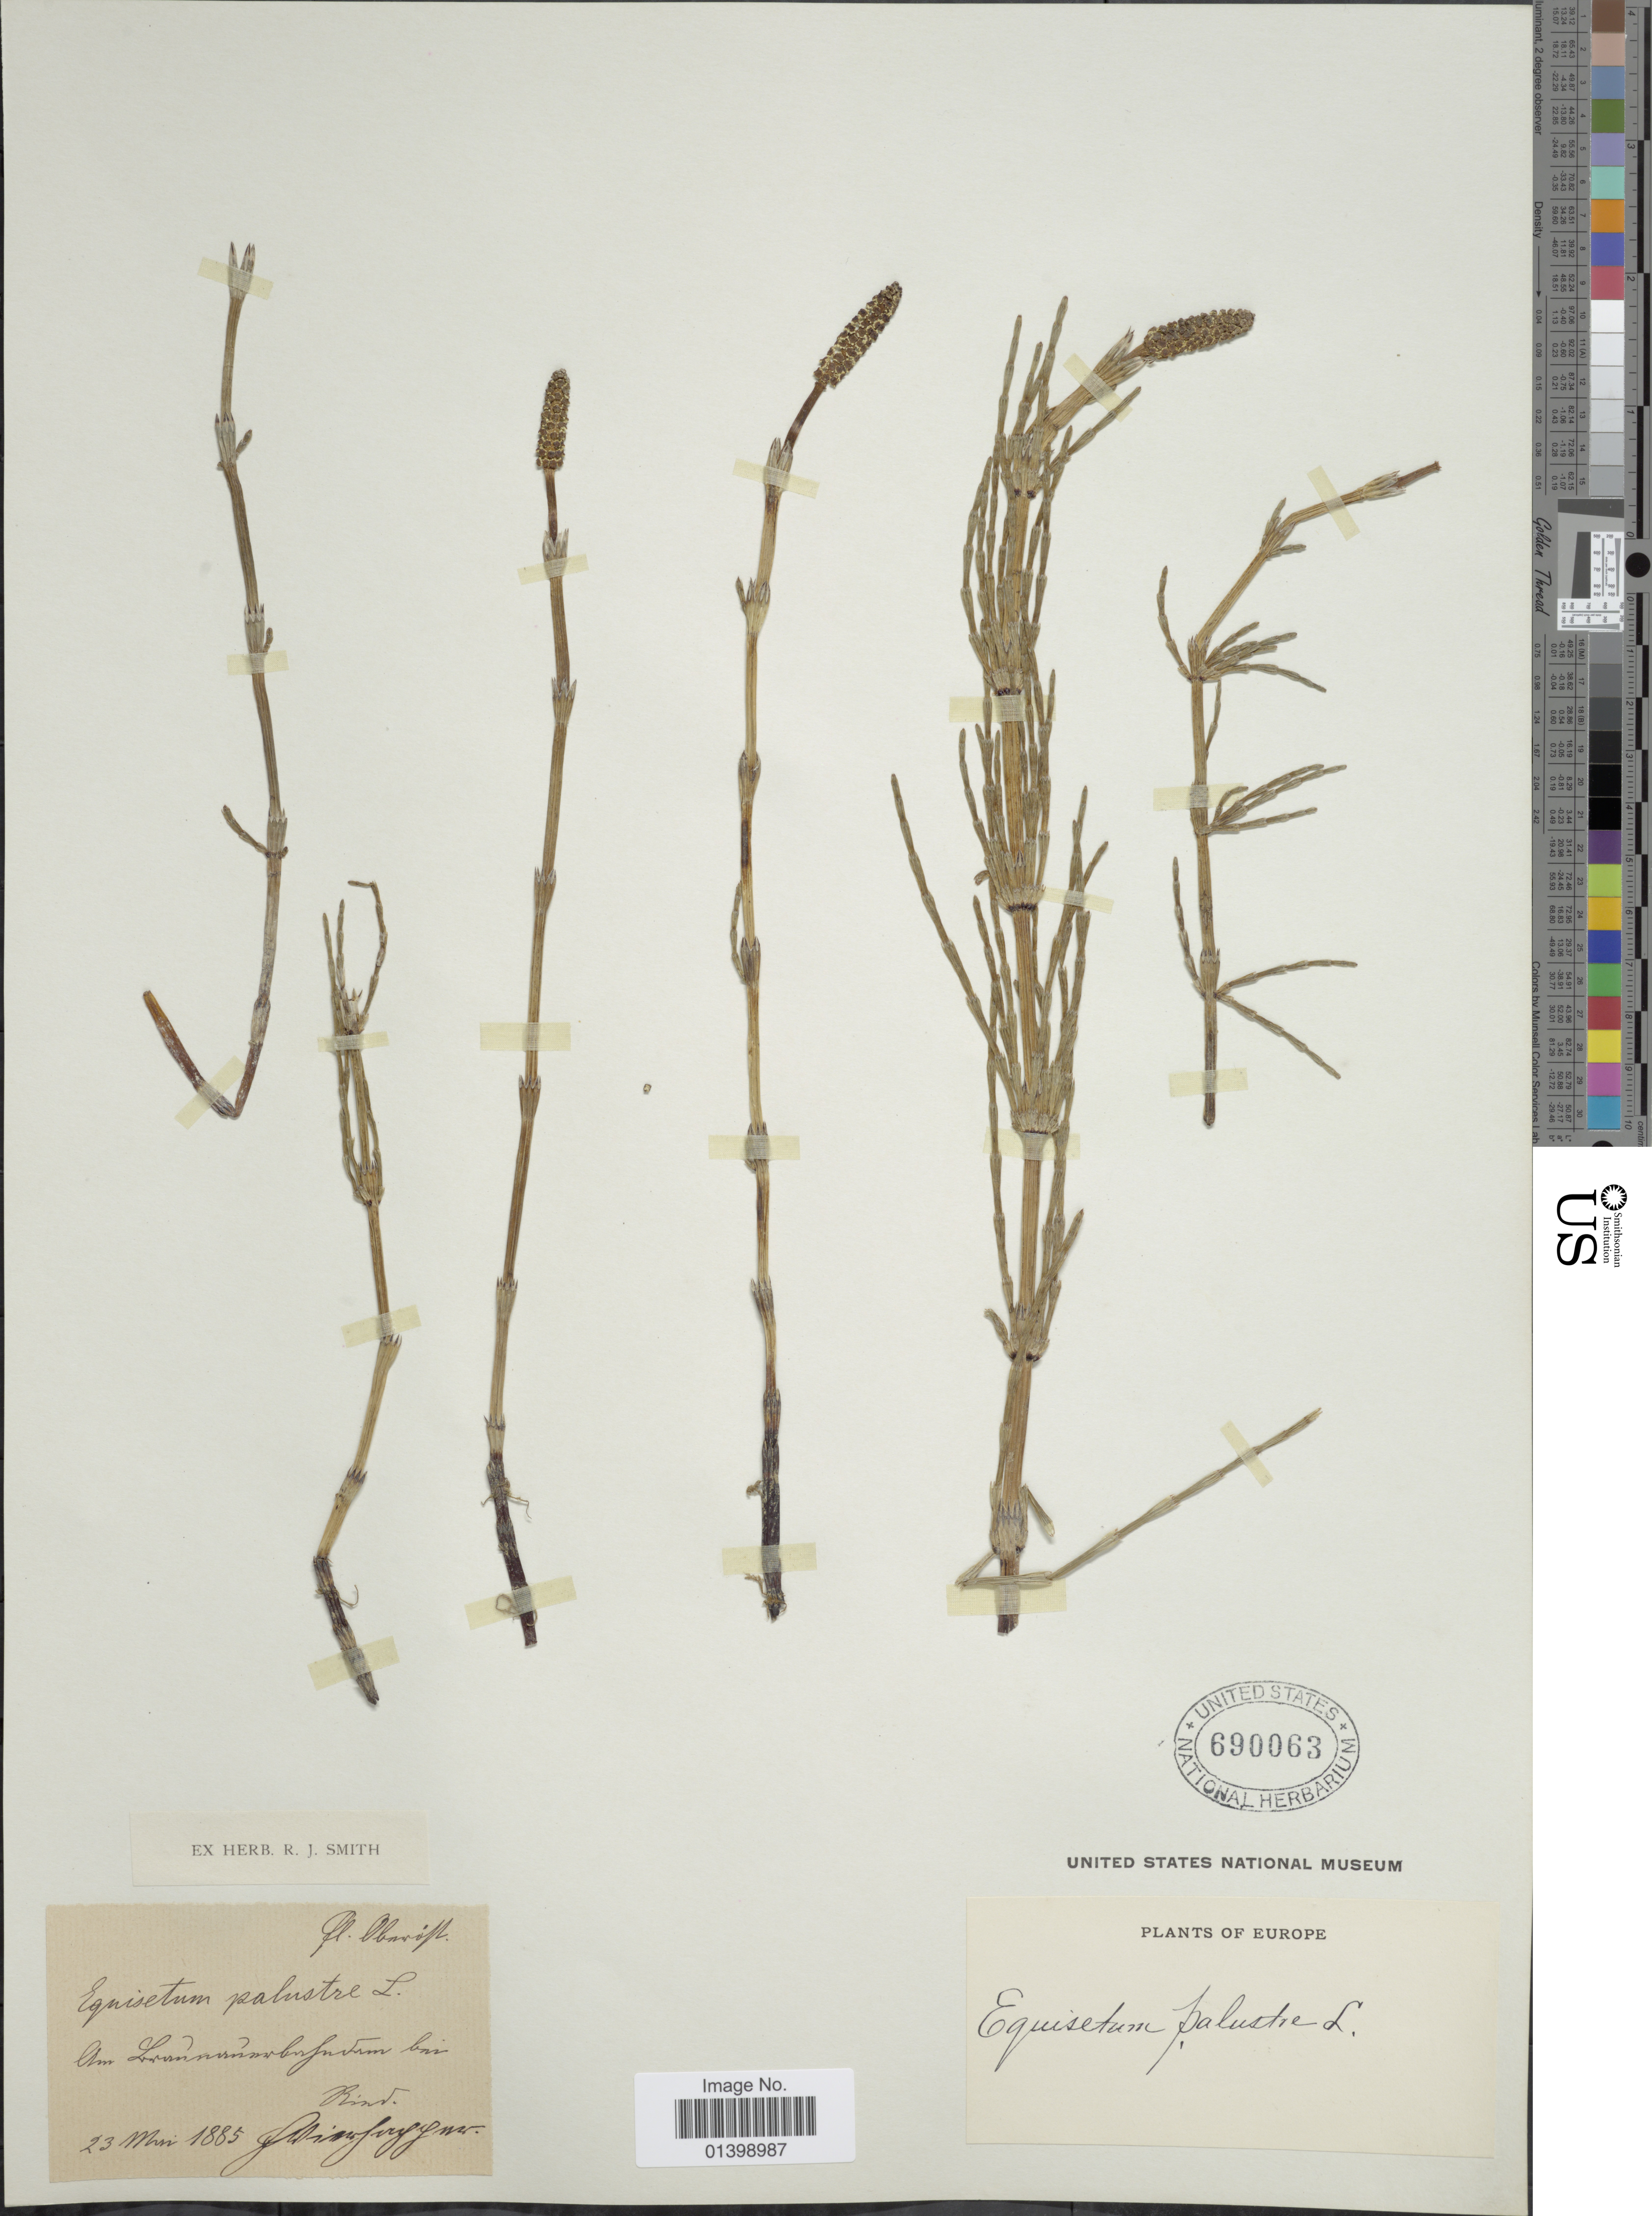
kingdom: Plantae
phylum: Tracheophyta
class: Polypodiopsida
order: Equisetales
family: Equisetaceae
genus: Equisetum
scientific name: Equisetum palustre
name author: L.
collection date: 1885-05-23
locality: Europe (illegible)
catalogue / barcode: US 690063